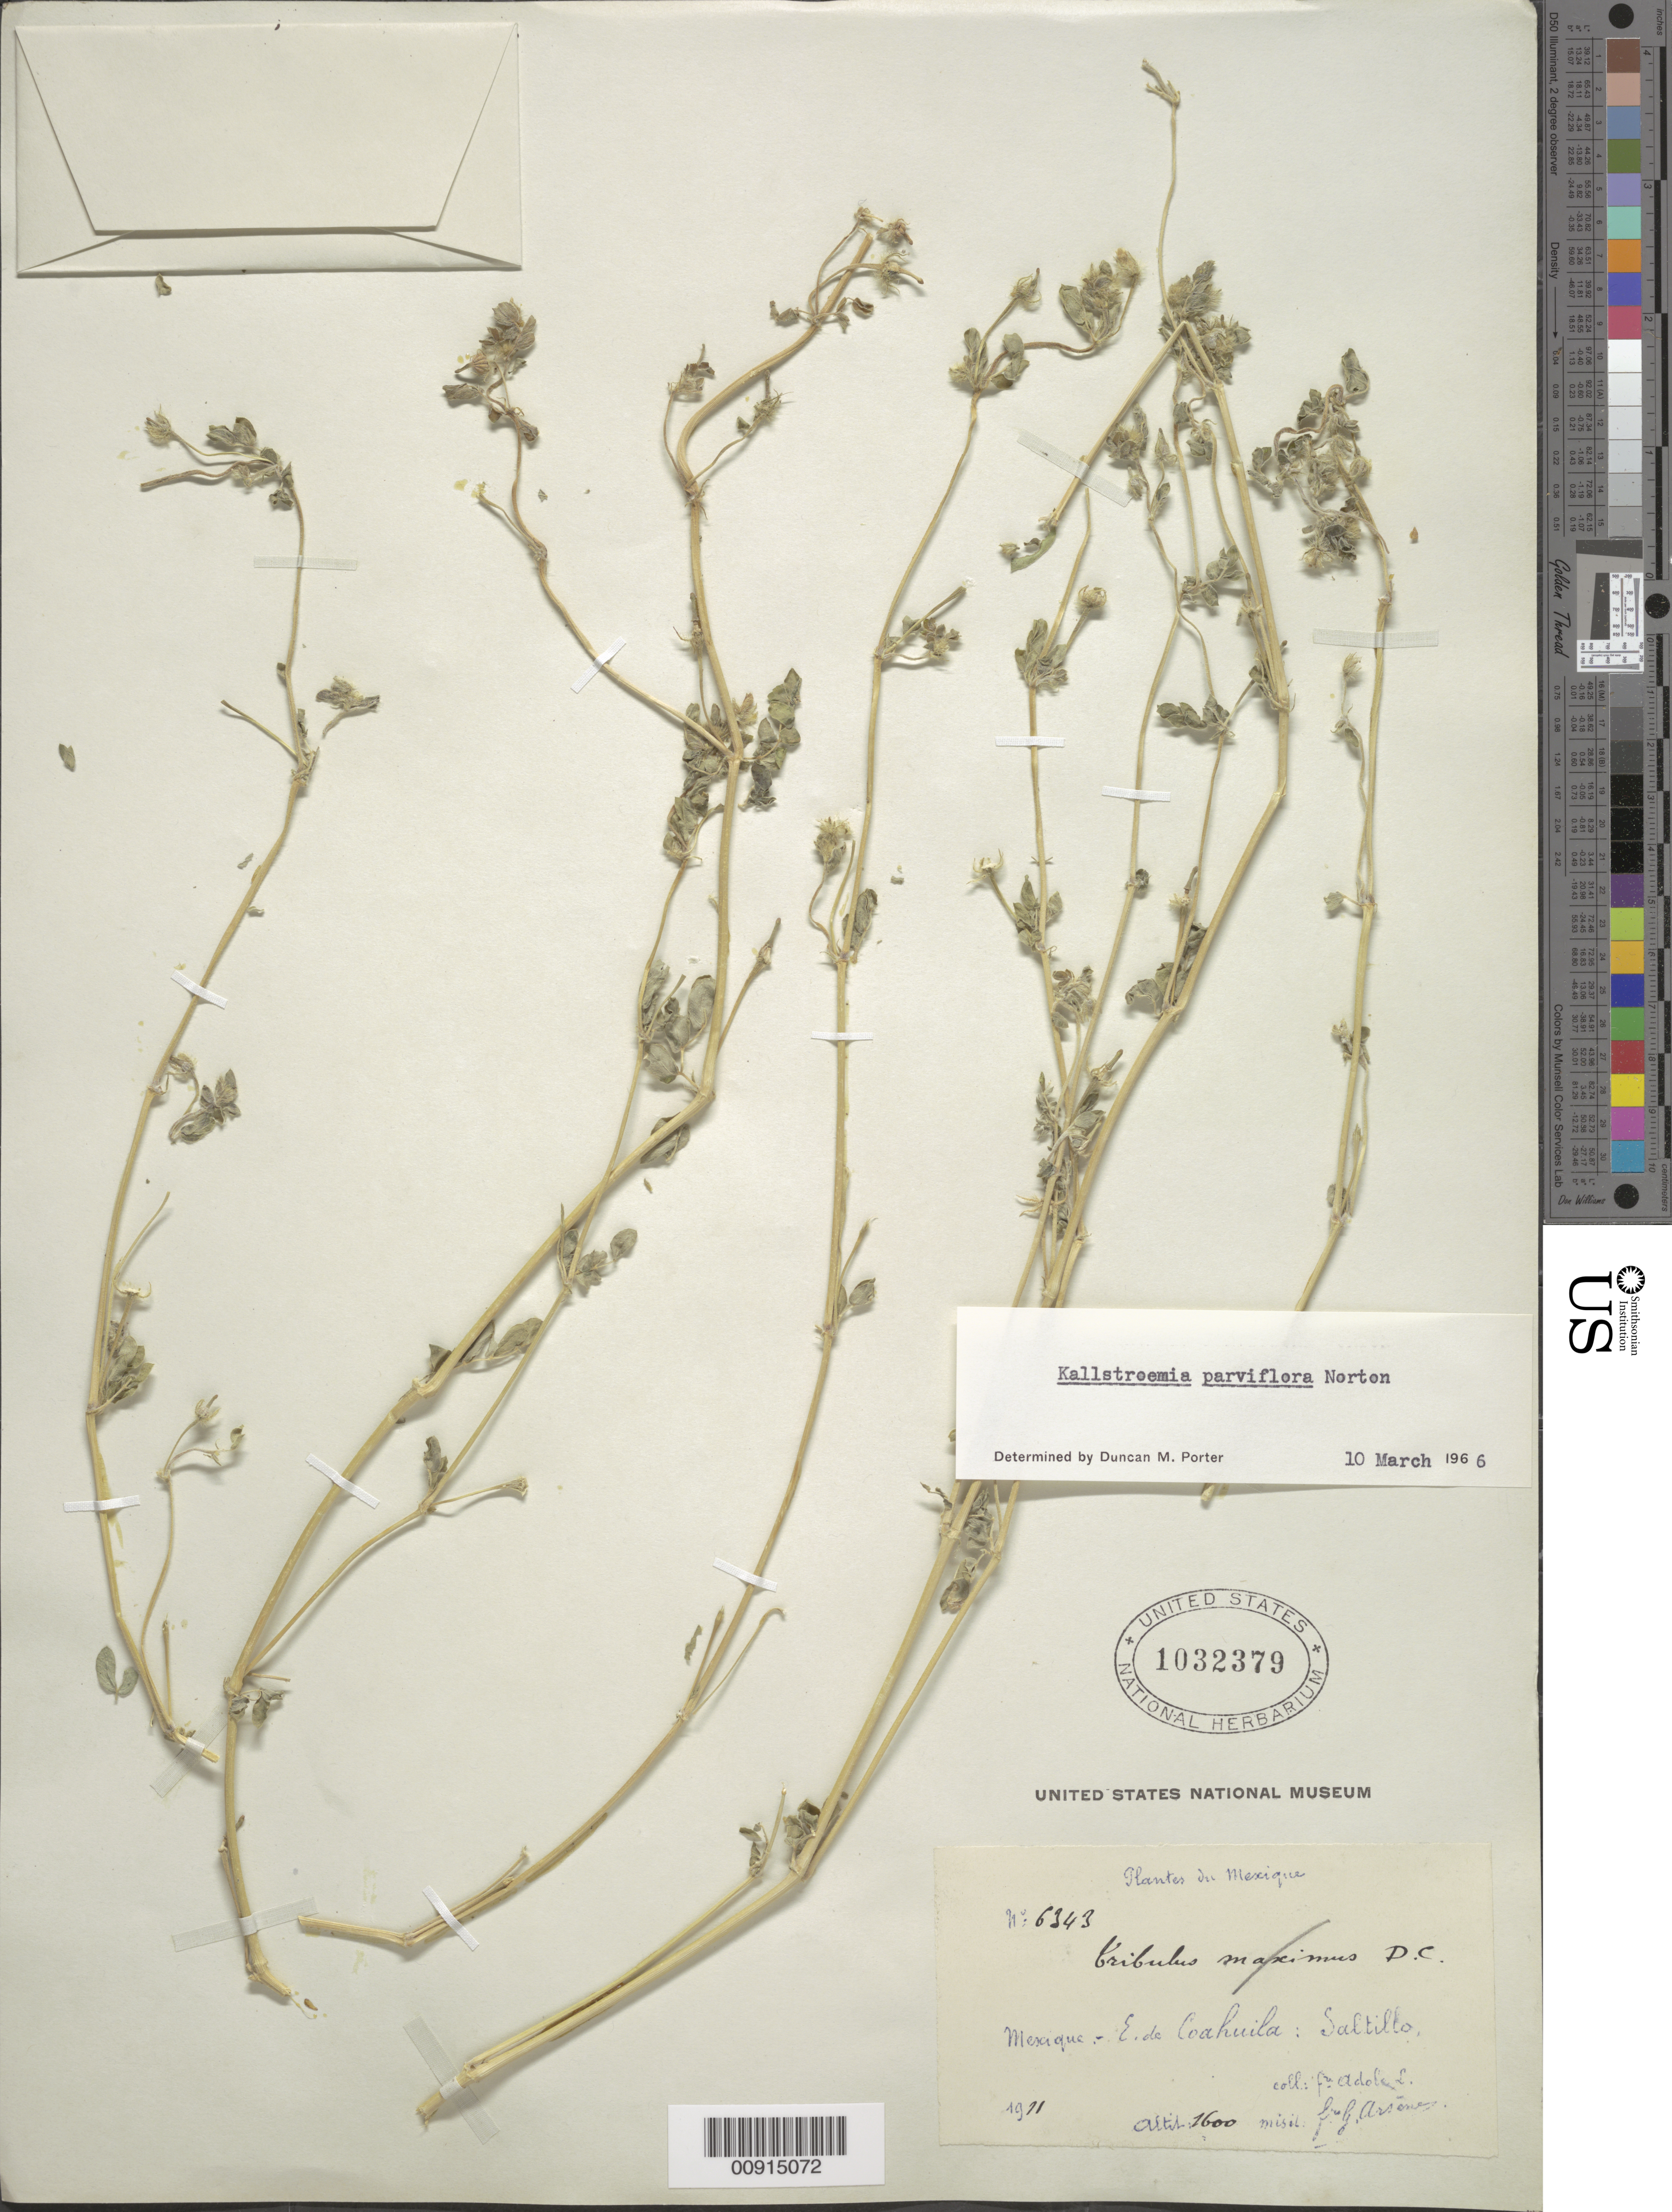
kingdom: Plantae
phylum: Tracheophyta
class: Magnoliopsida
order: Zygophyllales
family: Zygophyllaceae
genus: Kallstroemia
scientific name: Kallstroemia parviflora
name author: Norton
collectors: Bro. Adole & Bro. G. Arsène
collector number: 6343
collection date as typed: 1911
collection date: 1911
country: Mexico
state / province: Coahuila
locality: Coahuila: Saltillo.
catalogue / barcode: US 1032379